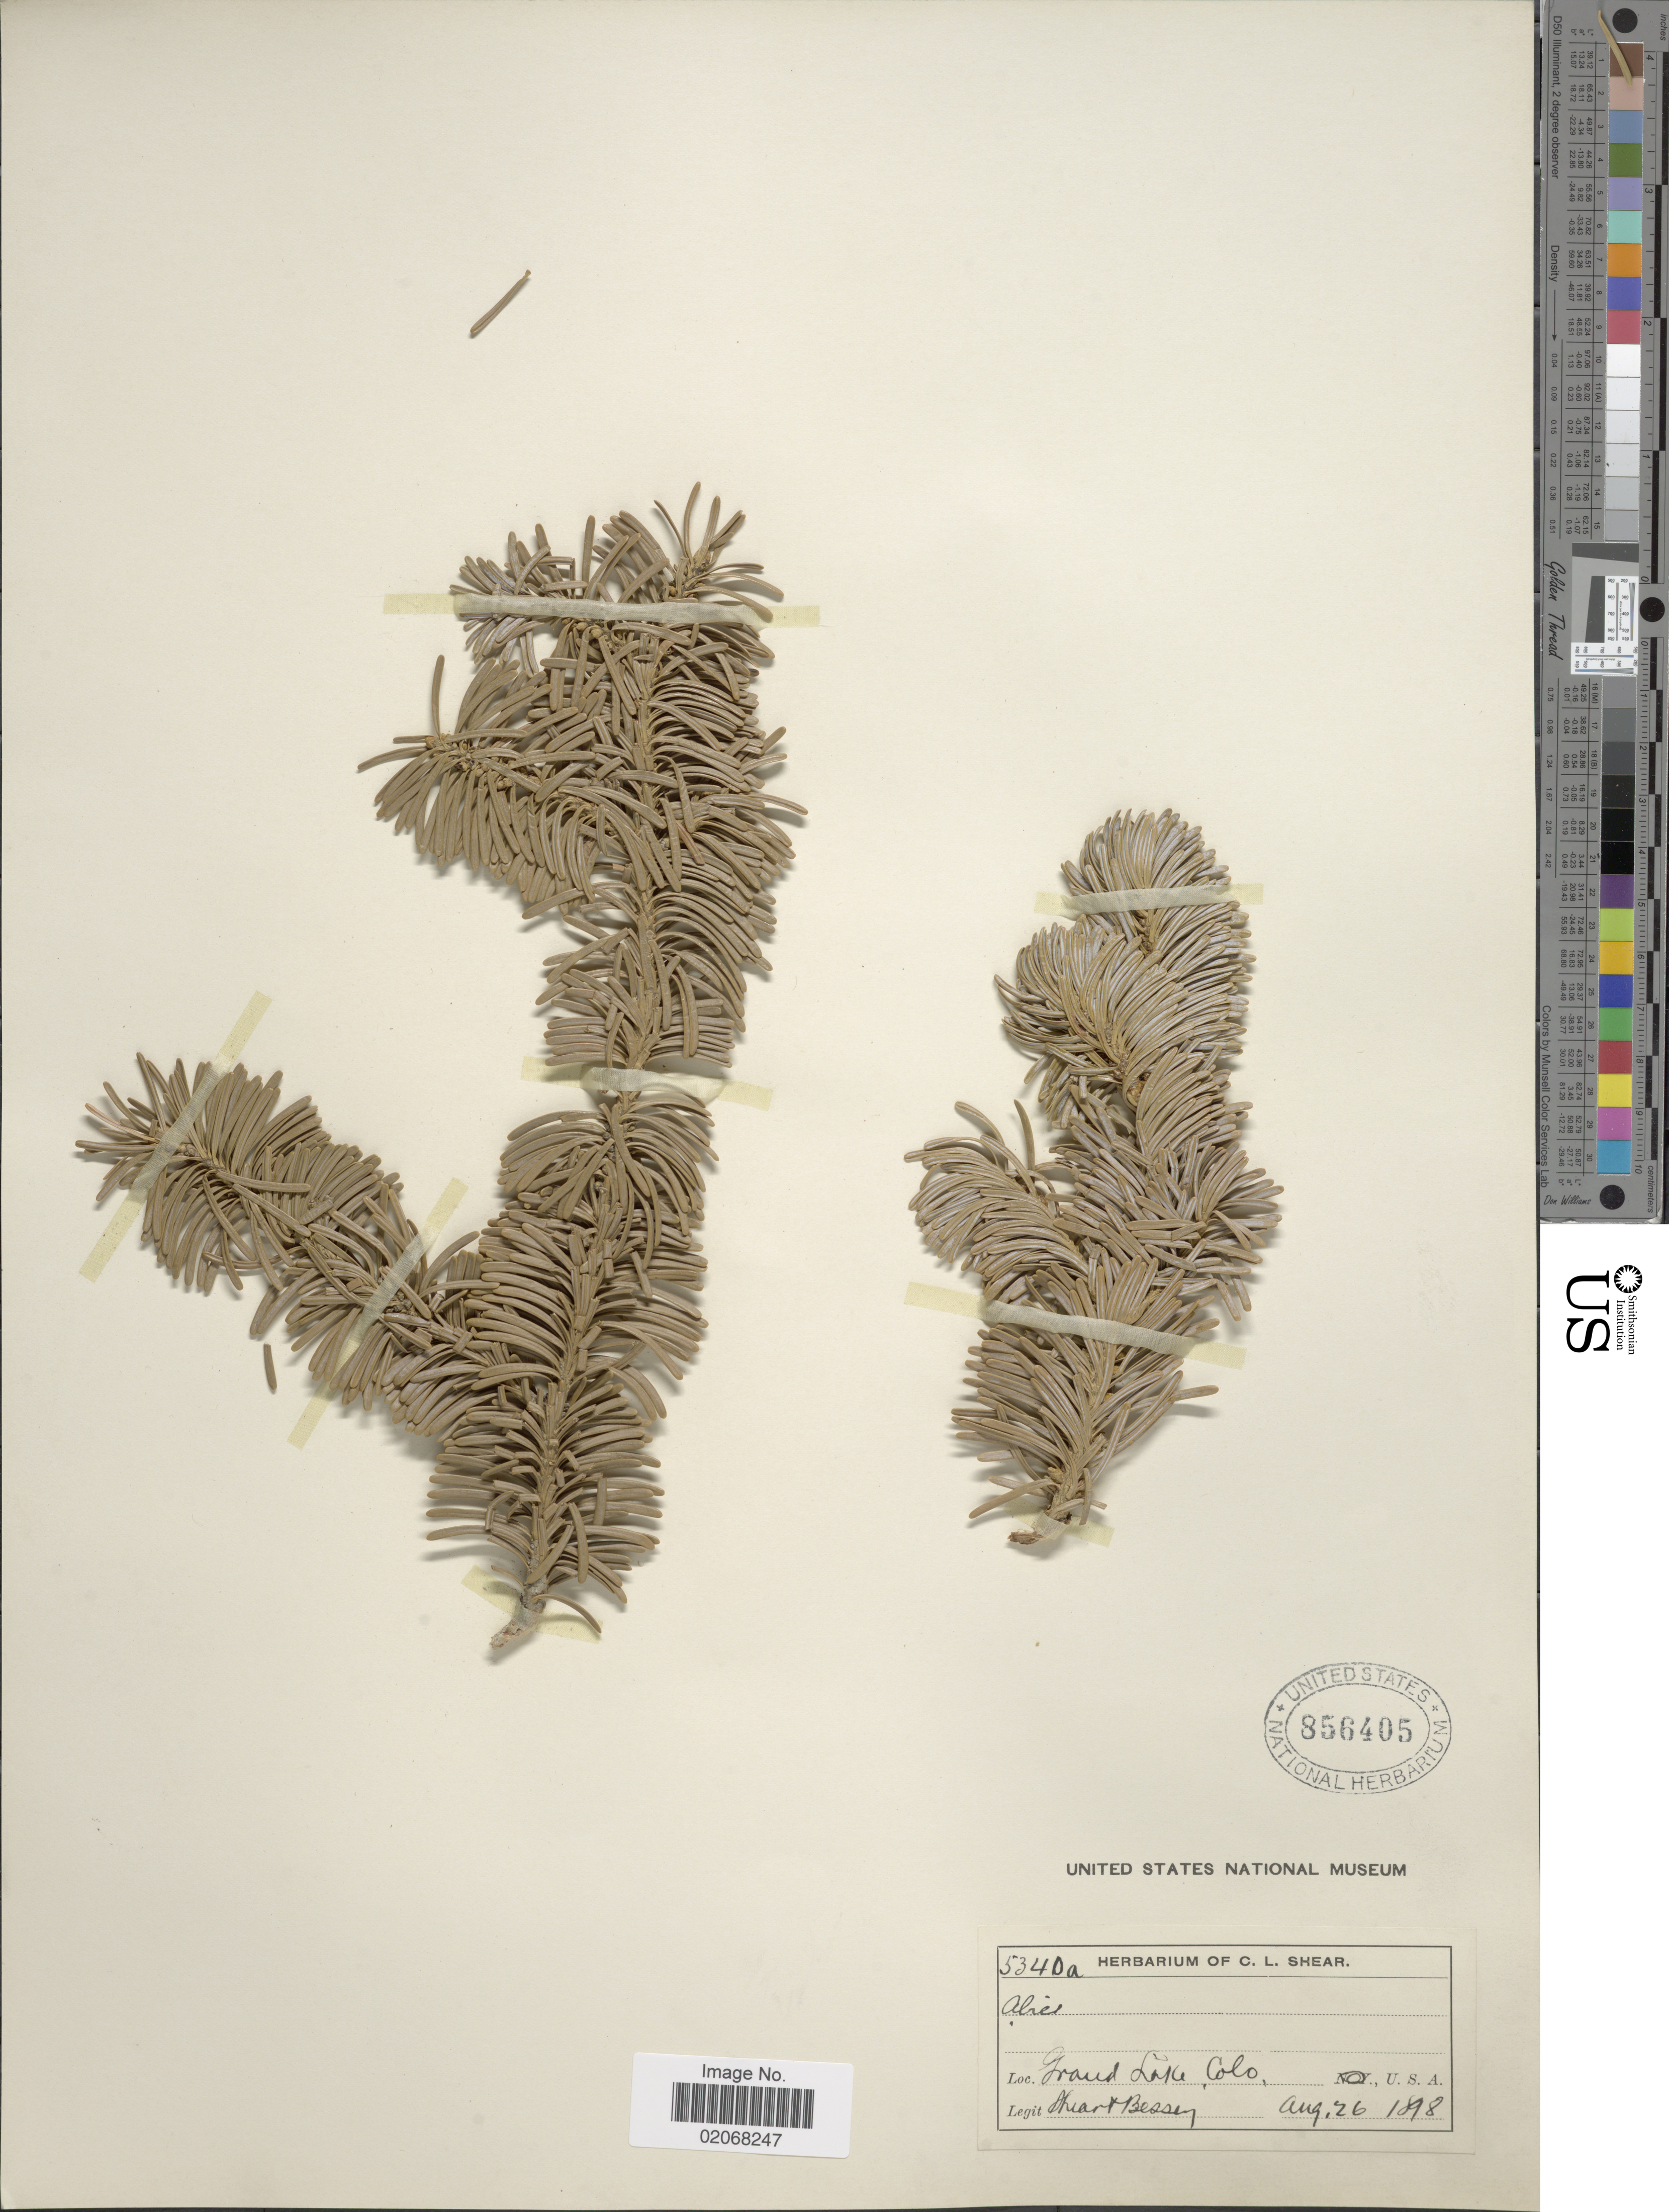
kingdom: Plantae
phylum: Tracheophyta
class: Pinopsida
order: Pinales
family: Pinaceae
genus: Abies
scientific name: Abies lasiocarpa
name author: (Hook.) Nutt.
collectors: -- Shear & -. Bessey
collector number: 5340a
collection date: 1898-08-26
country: United States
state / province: Colorado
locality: Grand Lake, Colo.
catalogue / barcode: US 856405